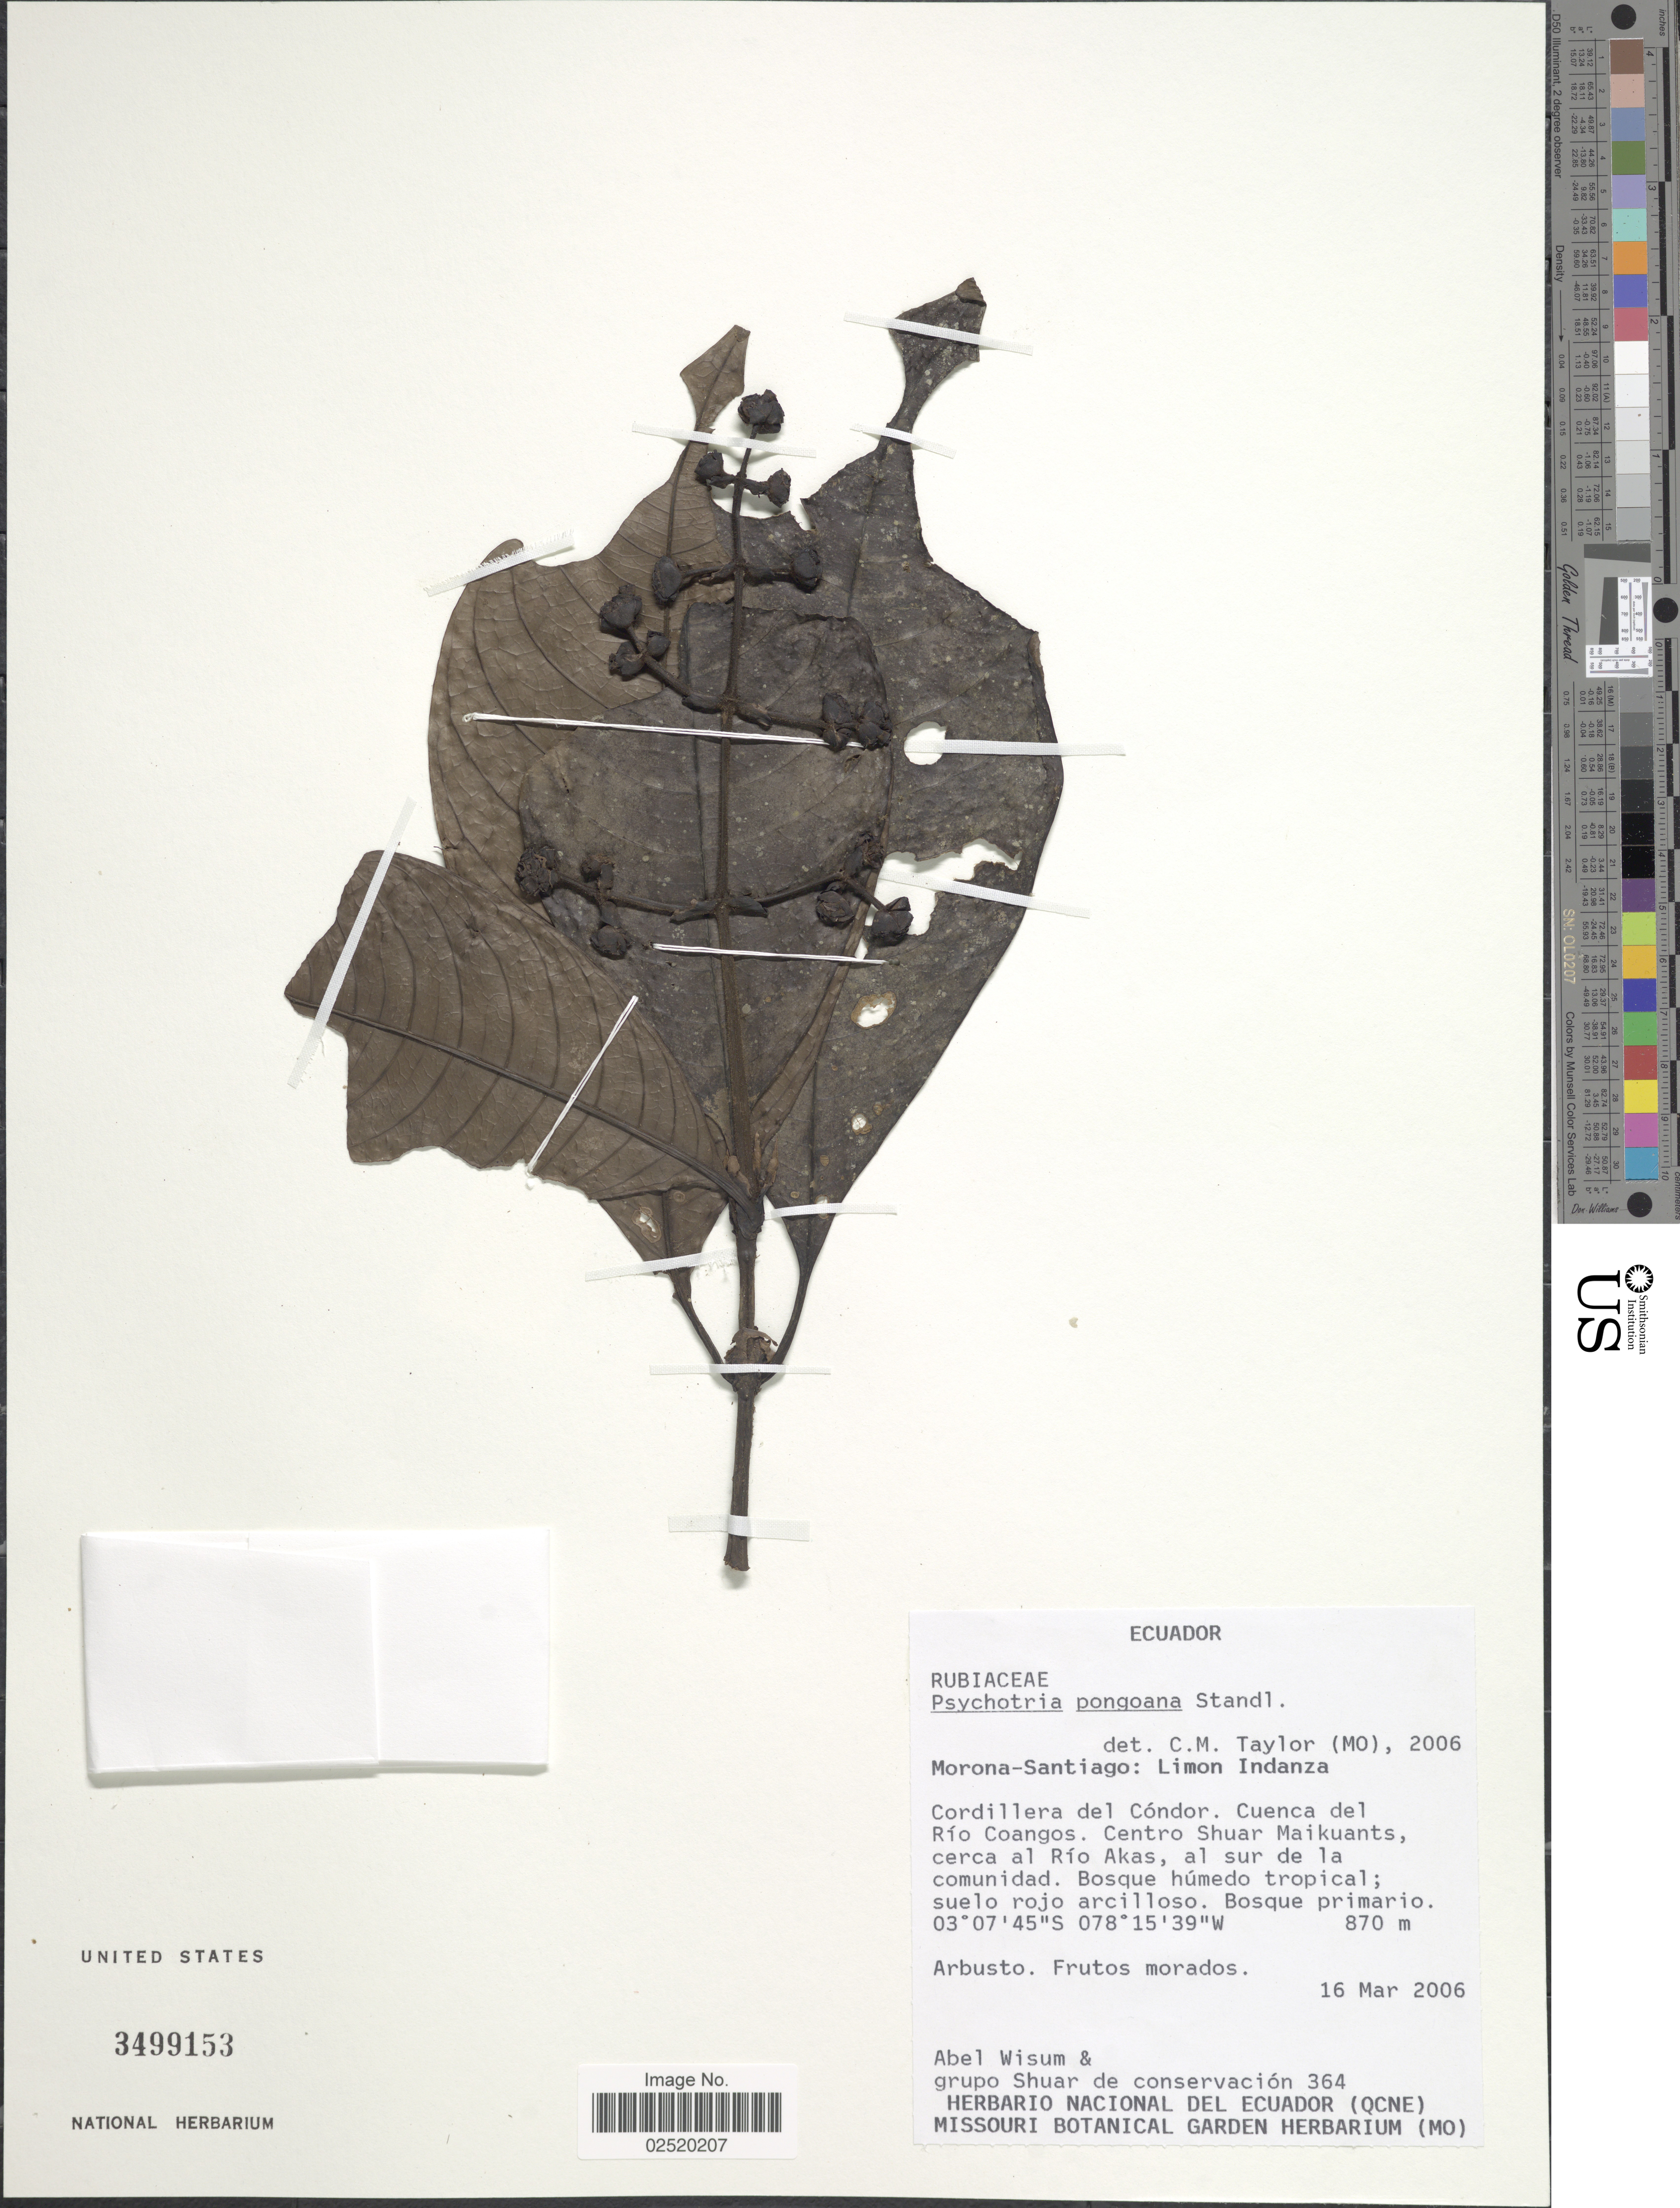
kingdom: Plantae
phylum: Tracheophyta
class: Magnoliopsida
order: Gentianales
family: Rubiaceae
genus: Psychotria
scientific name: Psychotria pongoana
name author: Standl.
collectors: A. Wisum & Grupo Shuar de conservación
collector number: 364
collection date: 2006-03-16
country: Ecuador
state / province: Morona-Santiago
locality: Limon Indanza, Cordillera del Condor: Cuenca del Rio Coangos, Centro Shuar Maikuants, cerca al Rio Akas, al sur de la comunidad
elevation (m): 870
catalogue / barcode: US 3499153